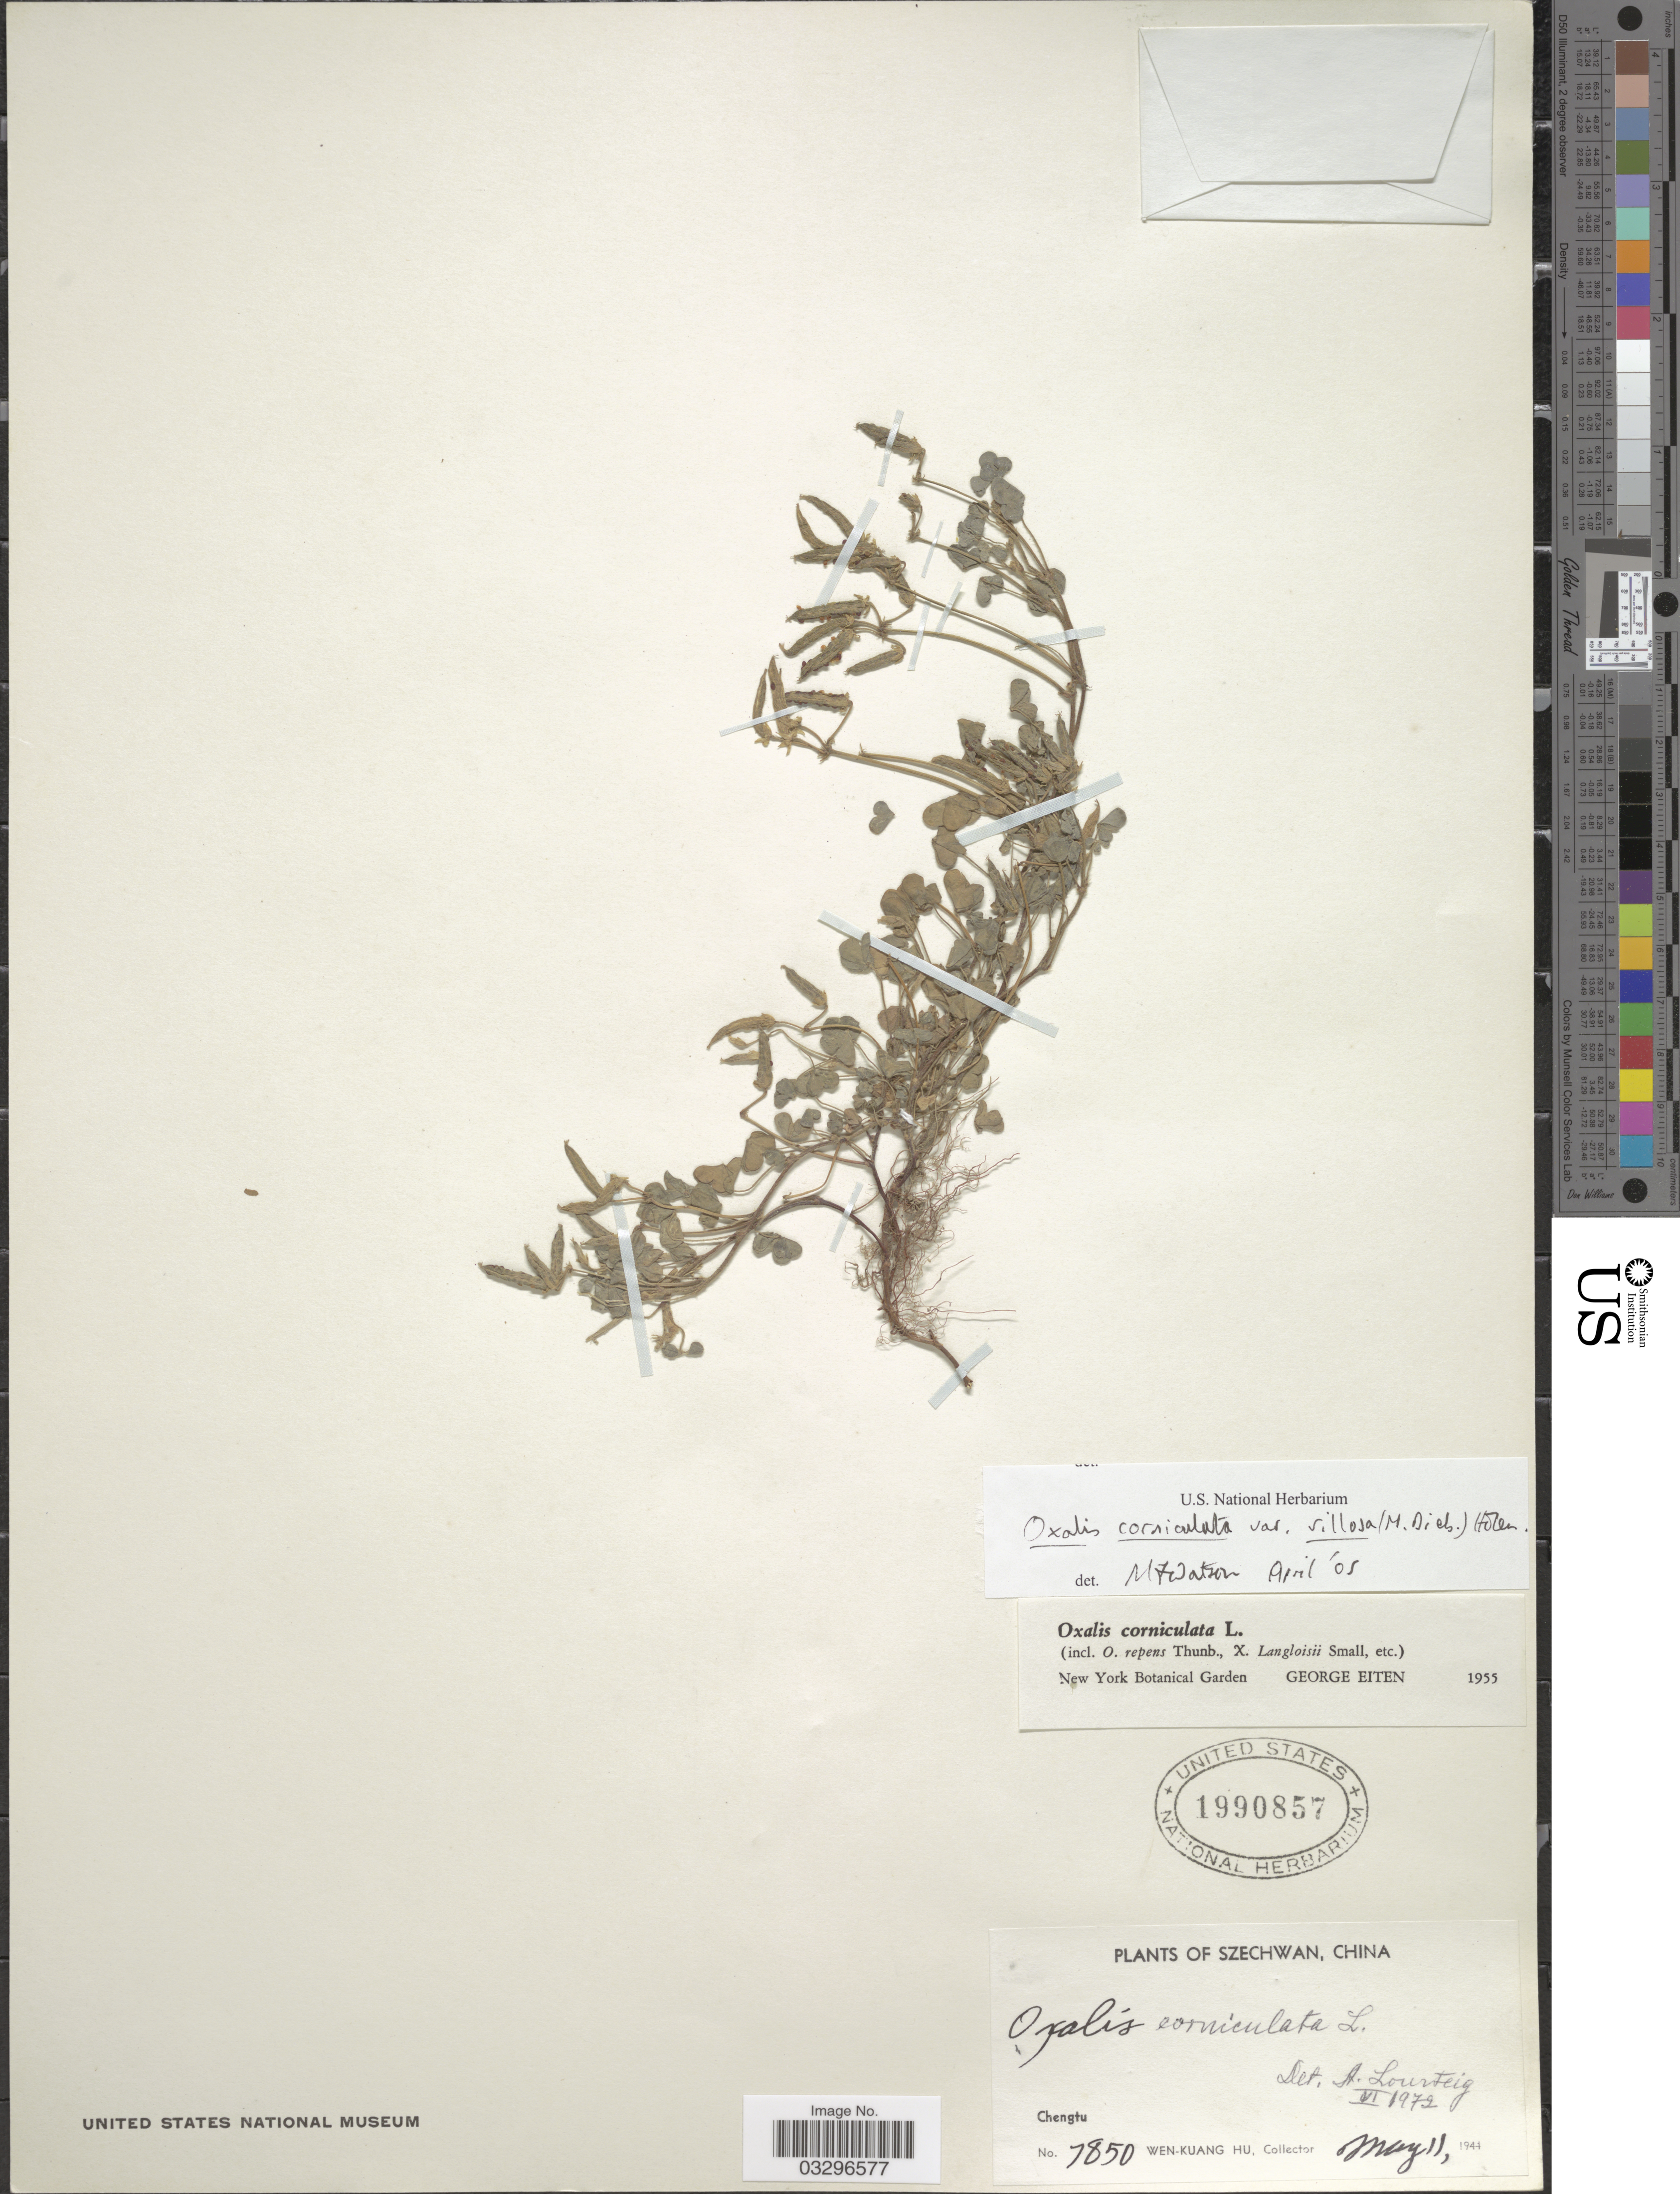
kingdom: Plantae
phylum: Tracheophyta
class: Magnoliopsida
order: Oxalidales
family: Oxalidaceae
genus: Oxalis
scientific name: Oxalis corniculata var. villosa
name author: (M. Bieb.) Hohen.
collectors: W. K. Hu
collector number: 7850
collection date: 1944-05-11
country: China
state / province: Sichuan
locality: Szechwan, Chengtu.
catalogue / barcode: US 1990857